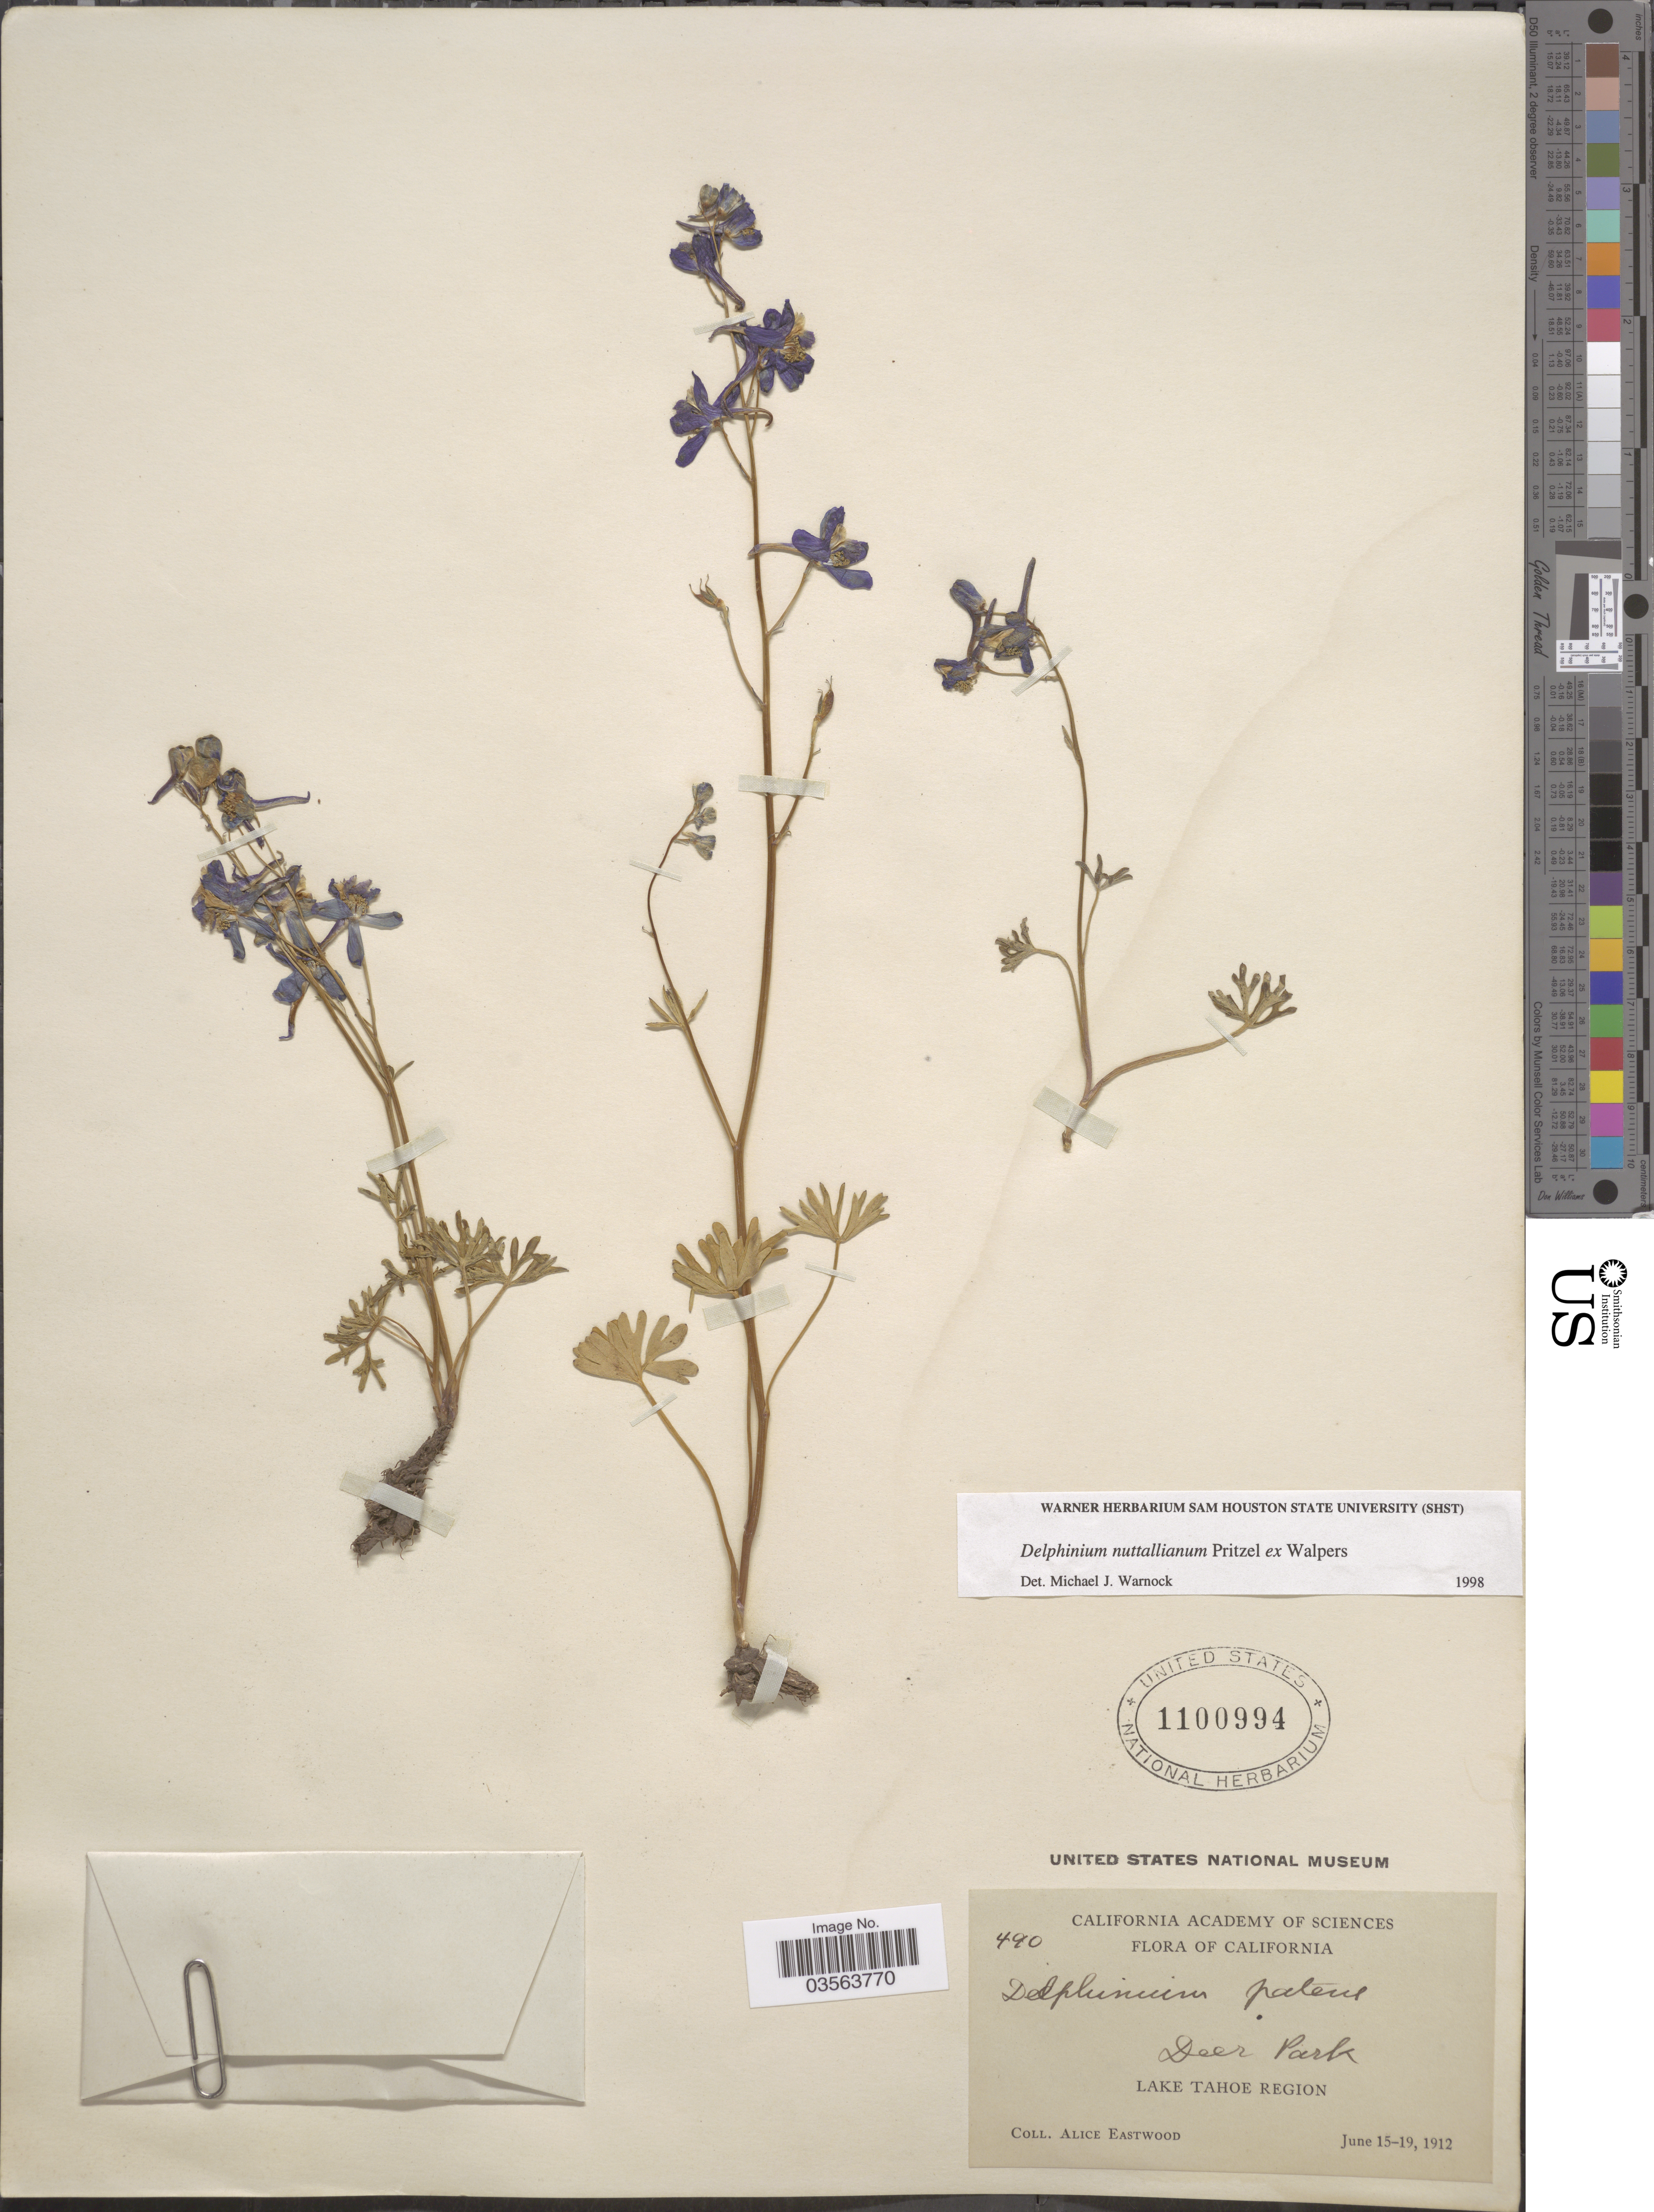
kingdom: Plantae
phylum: Tracheophyta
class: Magnoliopsida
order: Ranunculales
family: Ranunculaceae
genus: Delphinium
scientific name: Delphinium nuttallianum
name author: E. Pritz. ex Walpers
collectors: A. Eastwood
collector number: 490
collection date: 1912-06-15/1912-06-19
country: United States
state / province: California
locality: Deer Park. Lake Tahoe Region.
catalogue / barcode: US 1100994